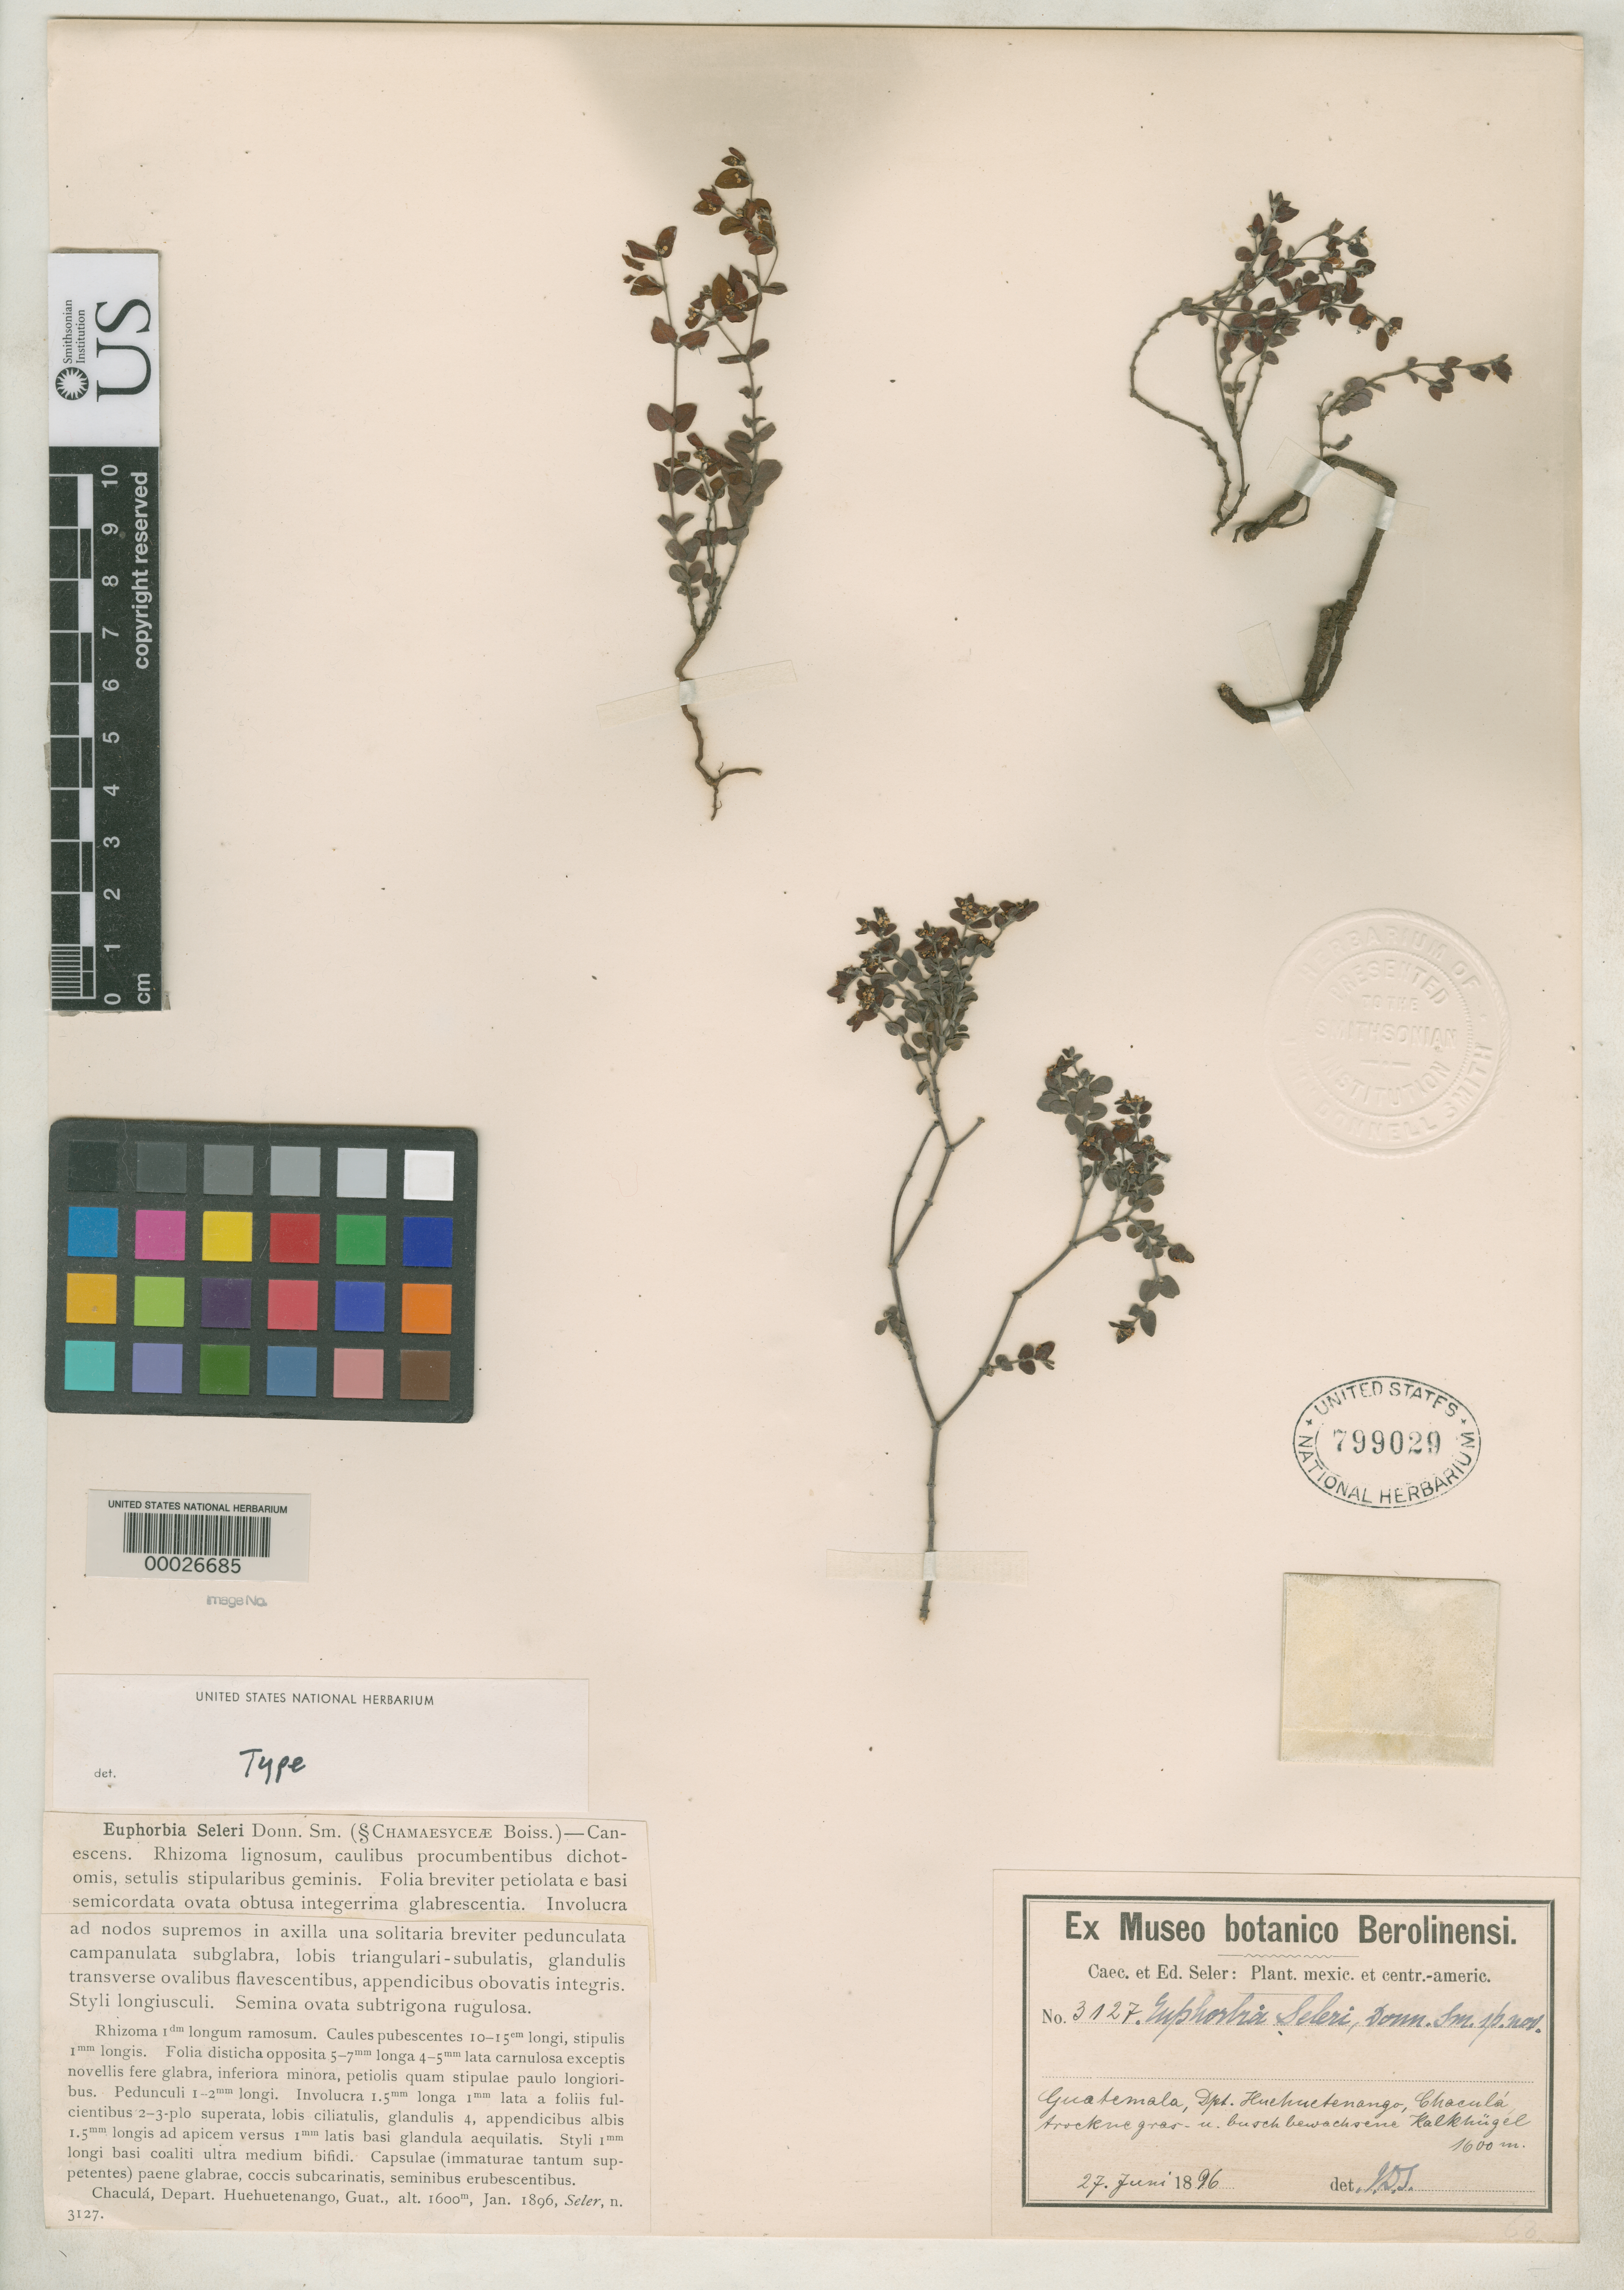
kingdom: Plantae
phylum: Tracheophyta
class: Magnoliopsida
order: Malpighiales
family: Euphorbiaceae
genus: Euphorbia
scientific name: Euphorbia seleri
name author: Donn. Sm.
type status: Type Collection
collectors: C. Seler & E. Seler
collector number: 3127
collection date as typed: Jan 1896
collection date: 1896-01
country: Guatemala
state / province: Huehuetenango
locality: Chacula.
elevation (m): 1600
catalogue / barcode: US 799029